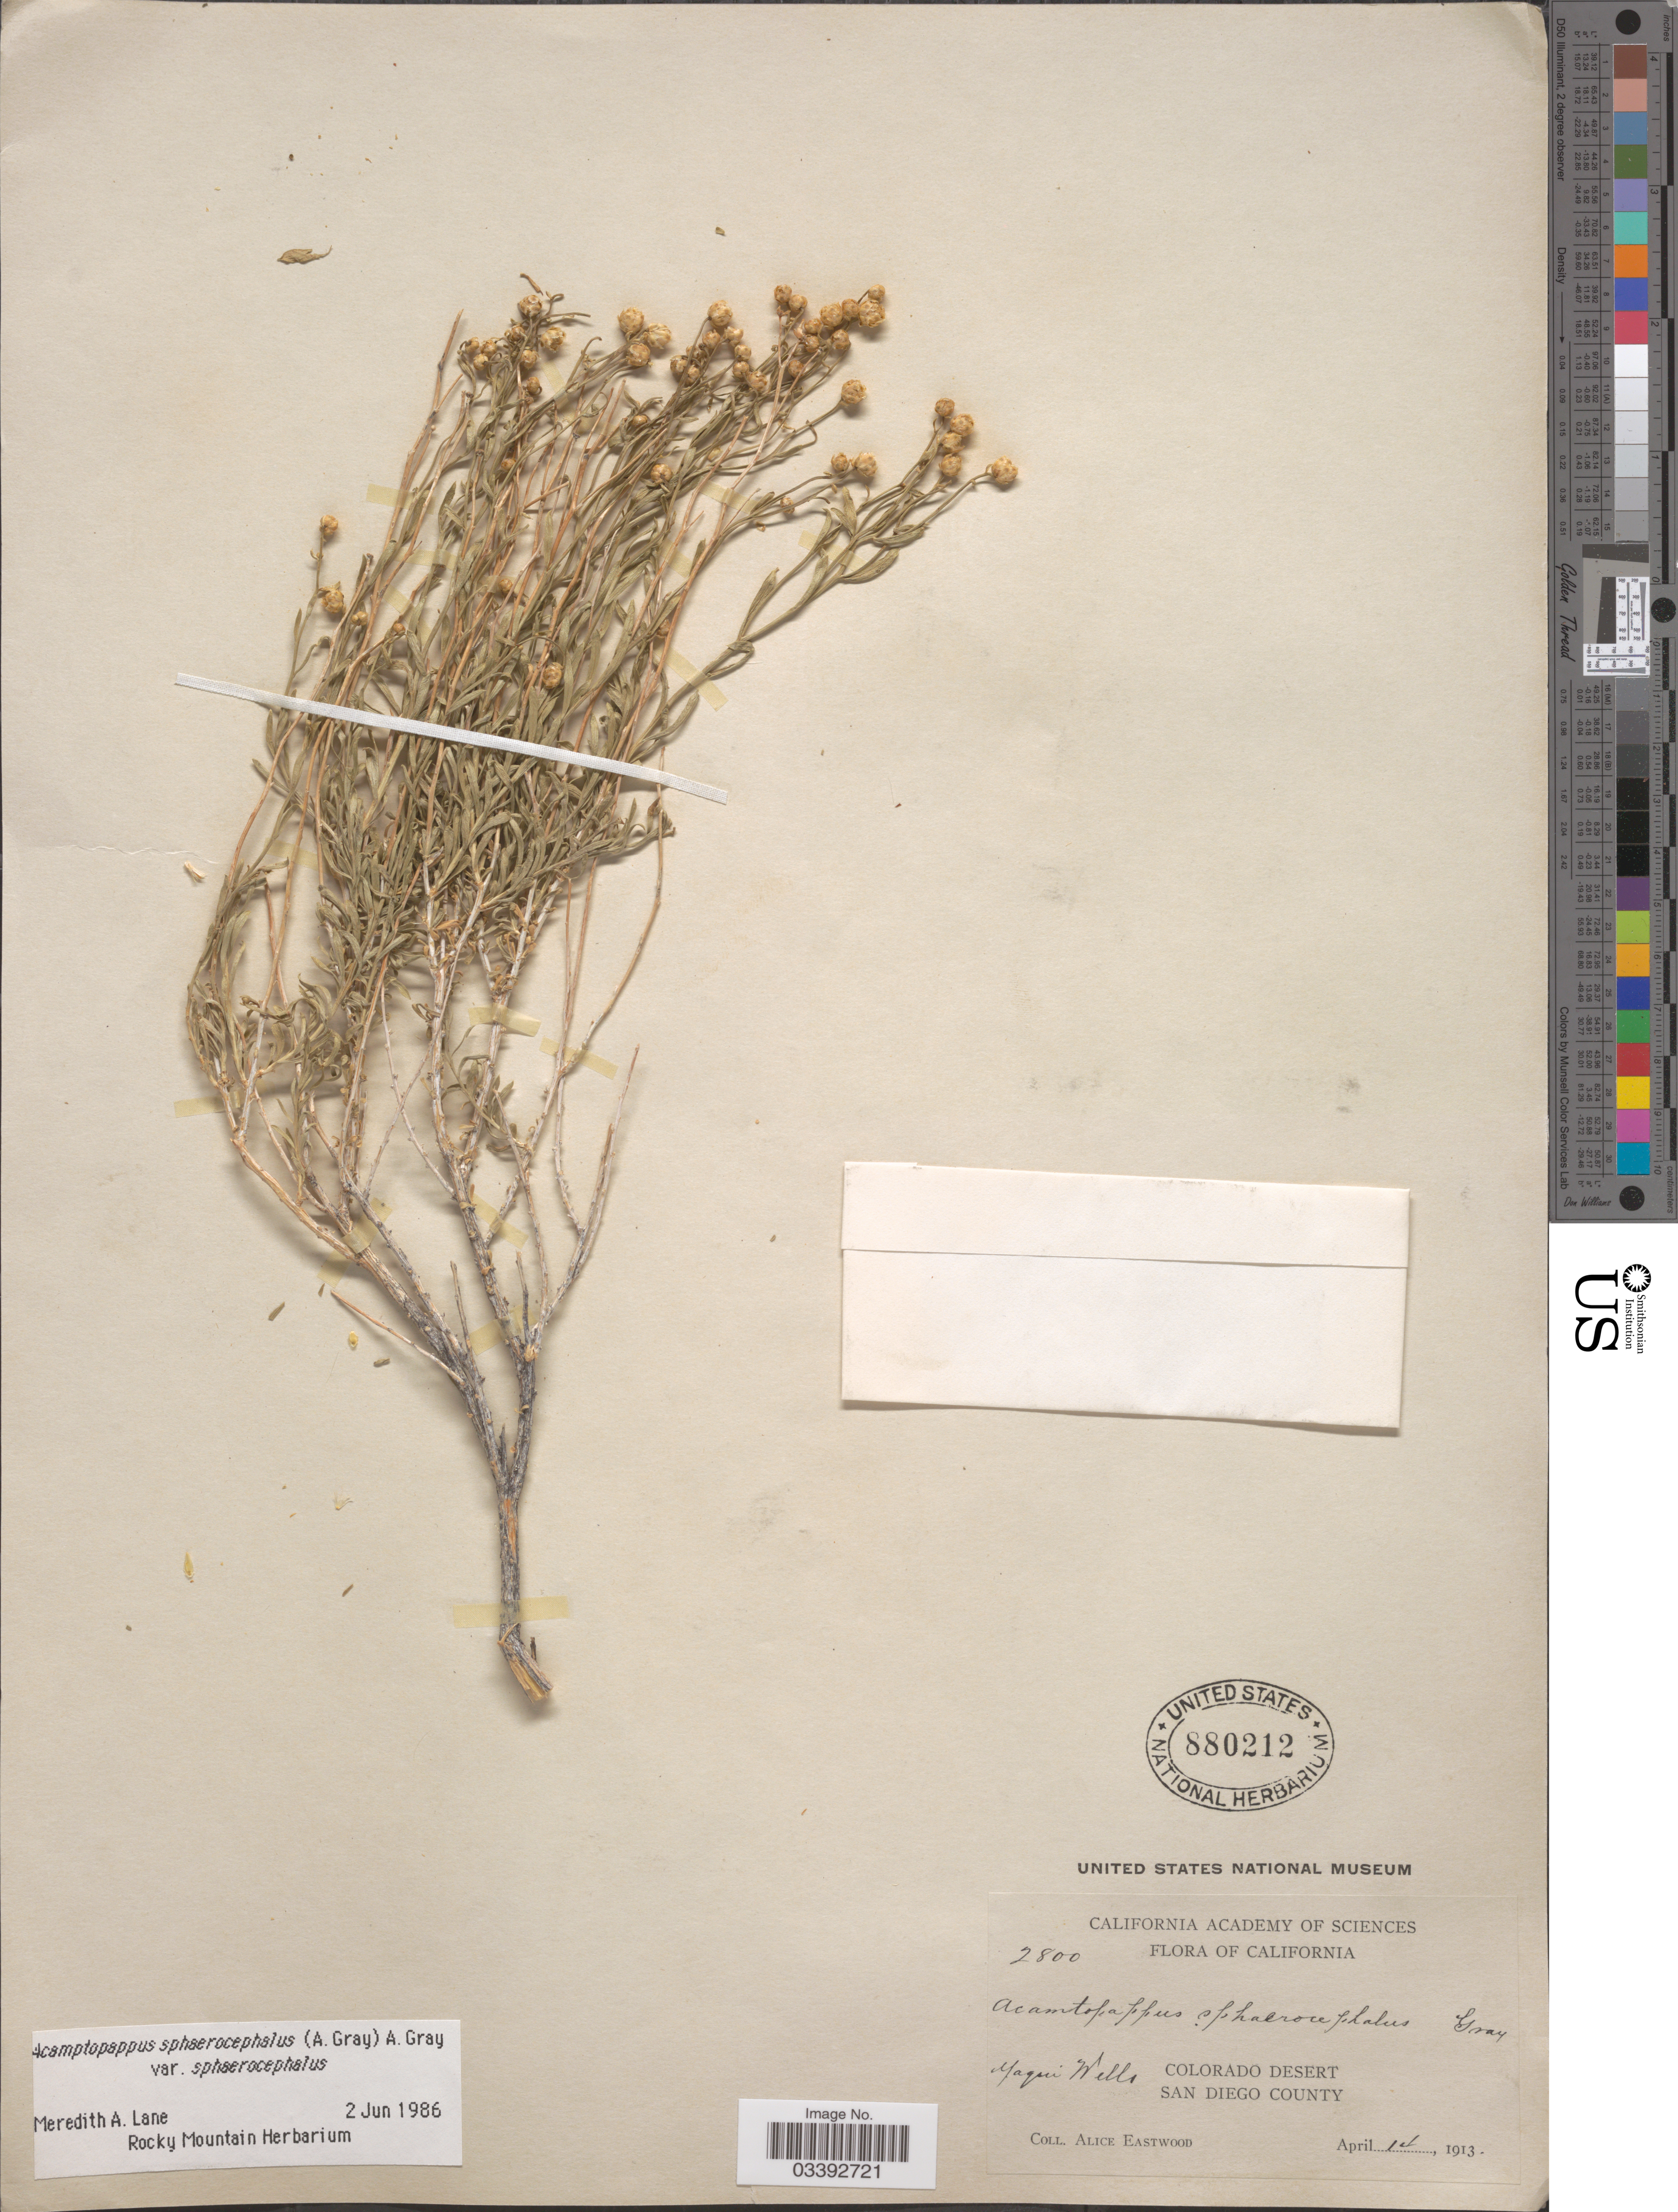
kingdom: Plantae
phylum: Tracheophyta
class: Magnoliopsida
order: Asterales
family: Asteraceae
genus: Acamptopappus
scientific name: Acamptopappus sphaerocephalus var. sphaerocephalus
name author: A. Gray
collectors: A. Eastwood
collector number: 2800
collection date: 1913-04-14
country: United States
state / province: California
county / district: San Diego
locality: Yaqui Wells. Colorado Desert. San Diego County.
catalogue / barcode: US 880212